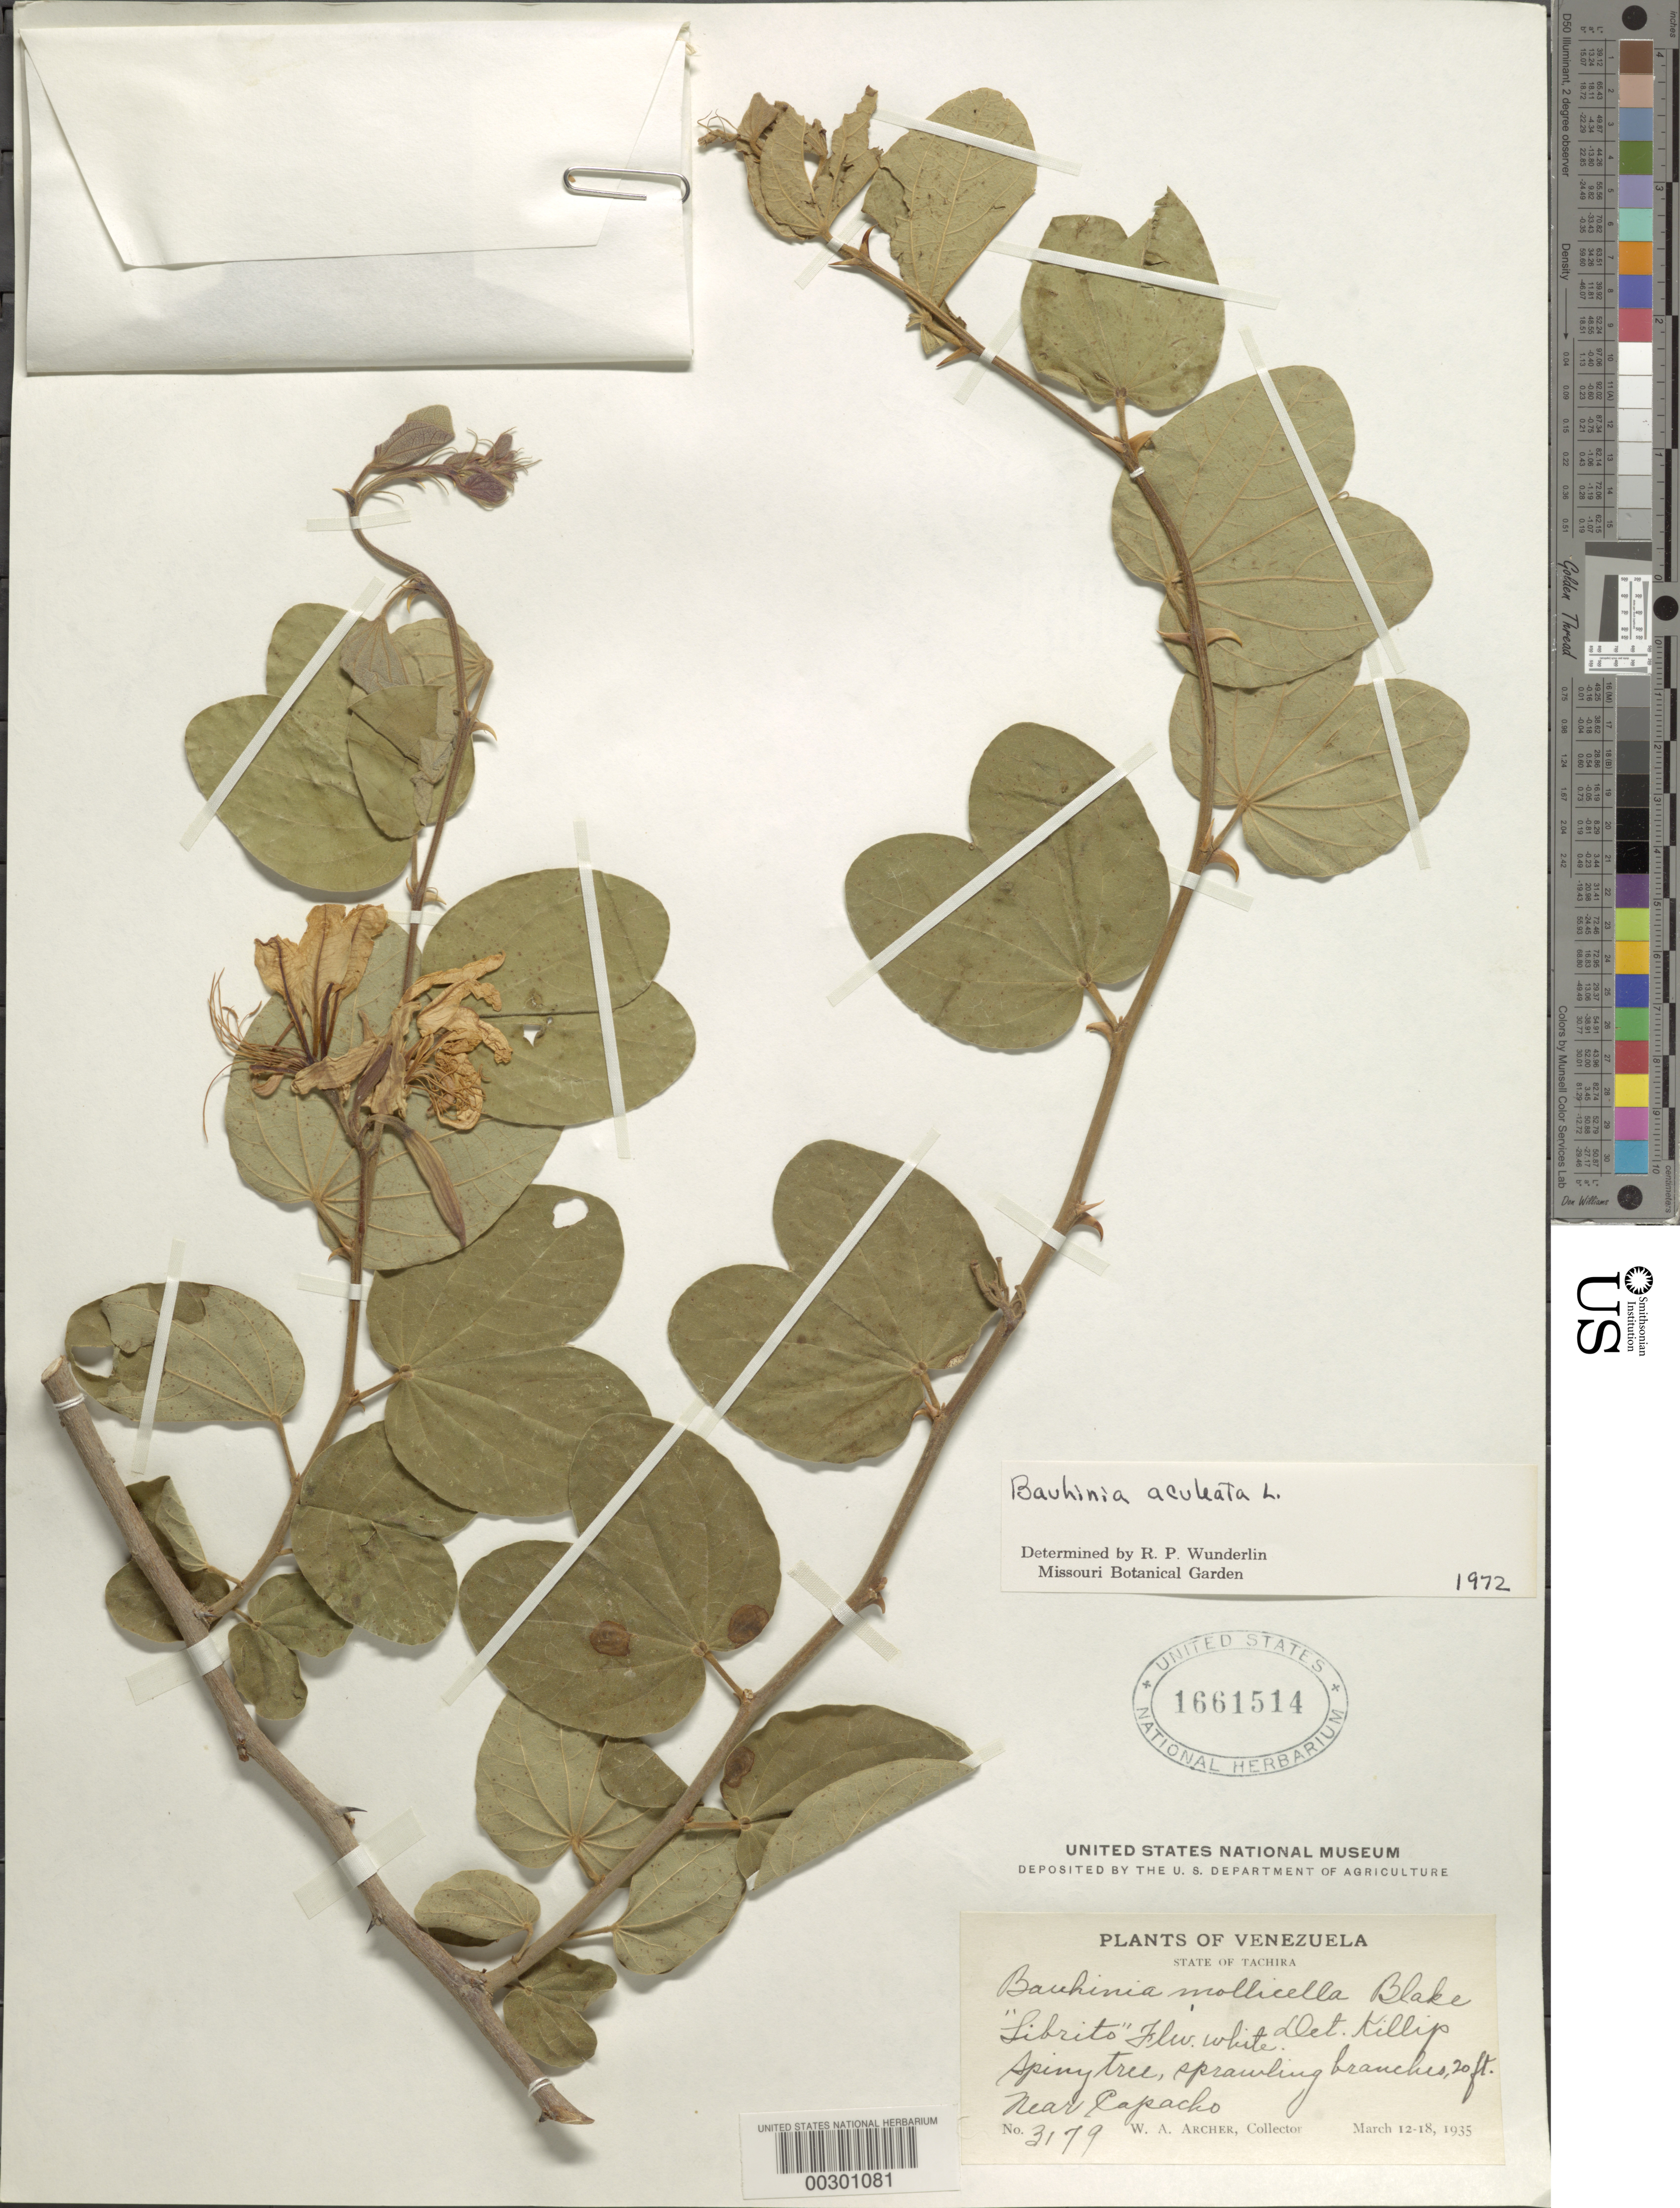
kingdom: Plantae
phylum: Tracheophyta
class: Magnoliopsida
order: Fabales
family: Fabaceae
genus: Bauhinia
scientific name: Bauhinia aculeata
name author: L.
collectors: W. A. Archer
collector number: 3179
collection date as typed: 12 Mar 1935 to 18 Mar 1935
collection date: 1935-03-12/1935-03-18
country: Venezuela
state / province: Tachira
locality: Near capacho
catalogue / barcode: US 1661514